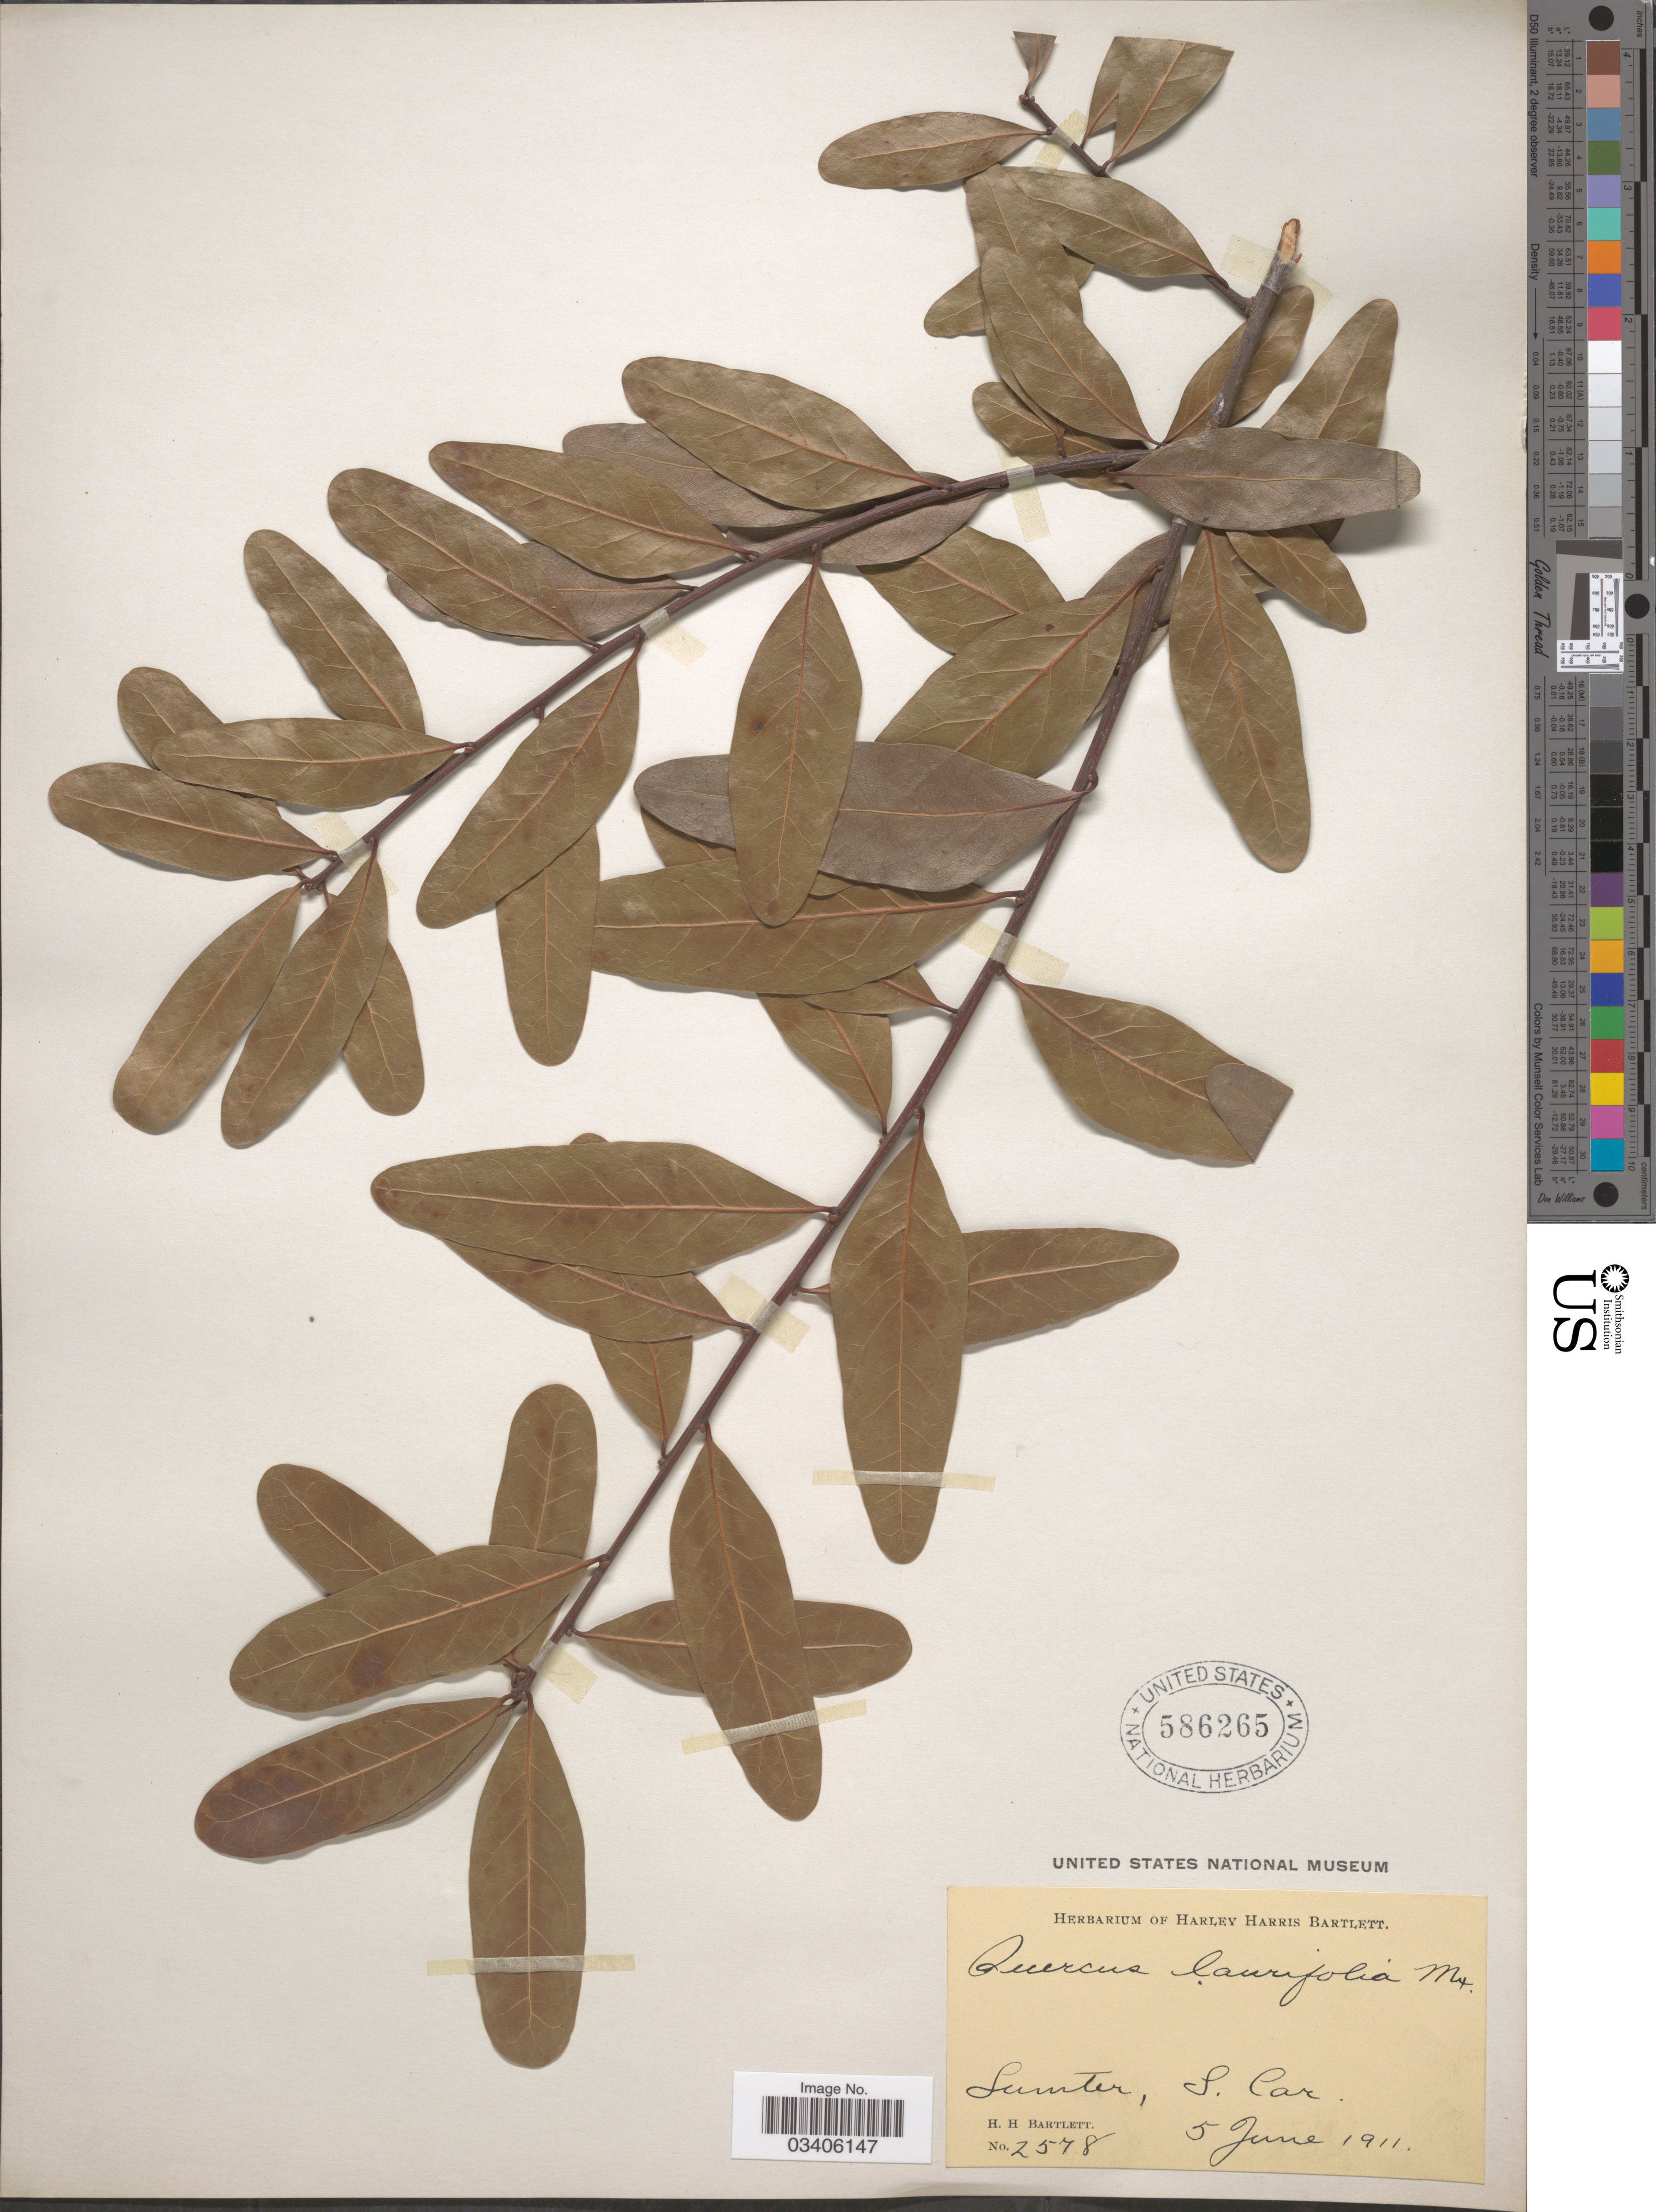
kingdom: Plantae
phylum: Tracheophyta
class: Magnoliopsida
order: Fagales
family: Fagaceae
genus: Quercus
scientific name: Quercus laurifolia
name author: Michx.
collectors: H. H. Bartlett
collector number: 2578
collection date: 1911-06-05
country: United States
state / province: South Carolina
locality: Sumter.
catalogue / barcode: US 586265